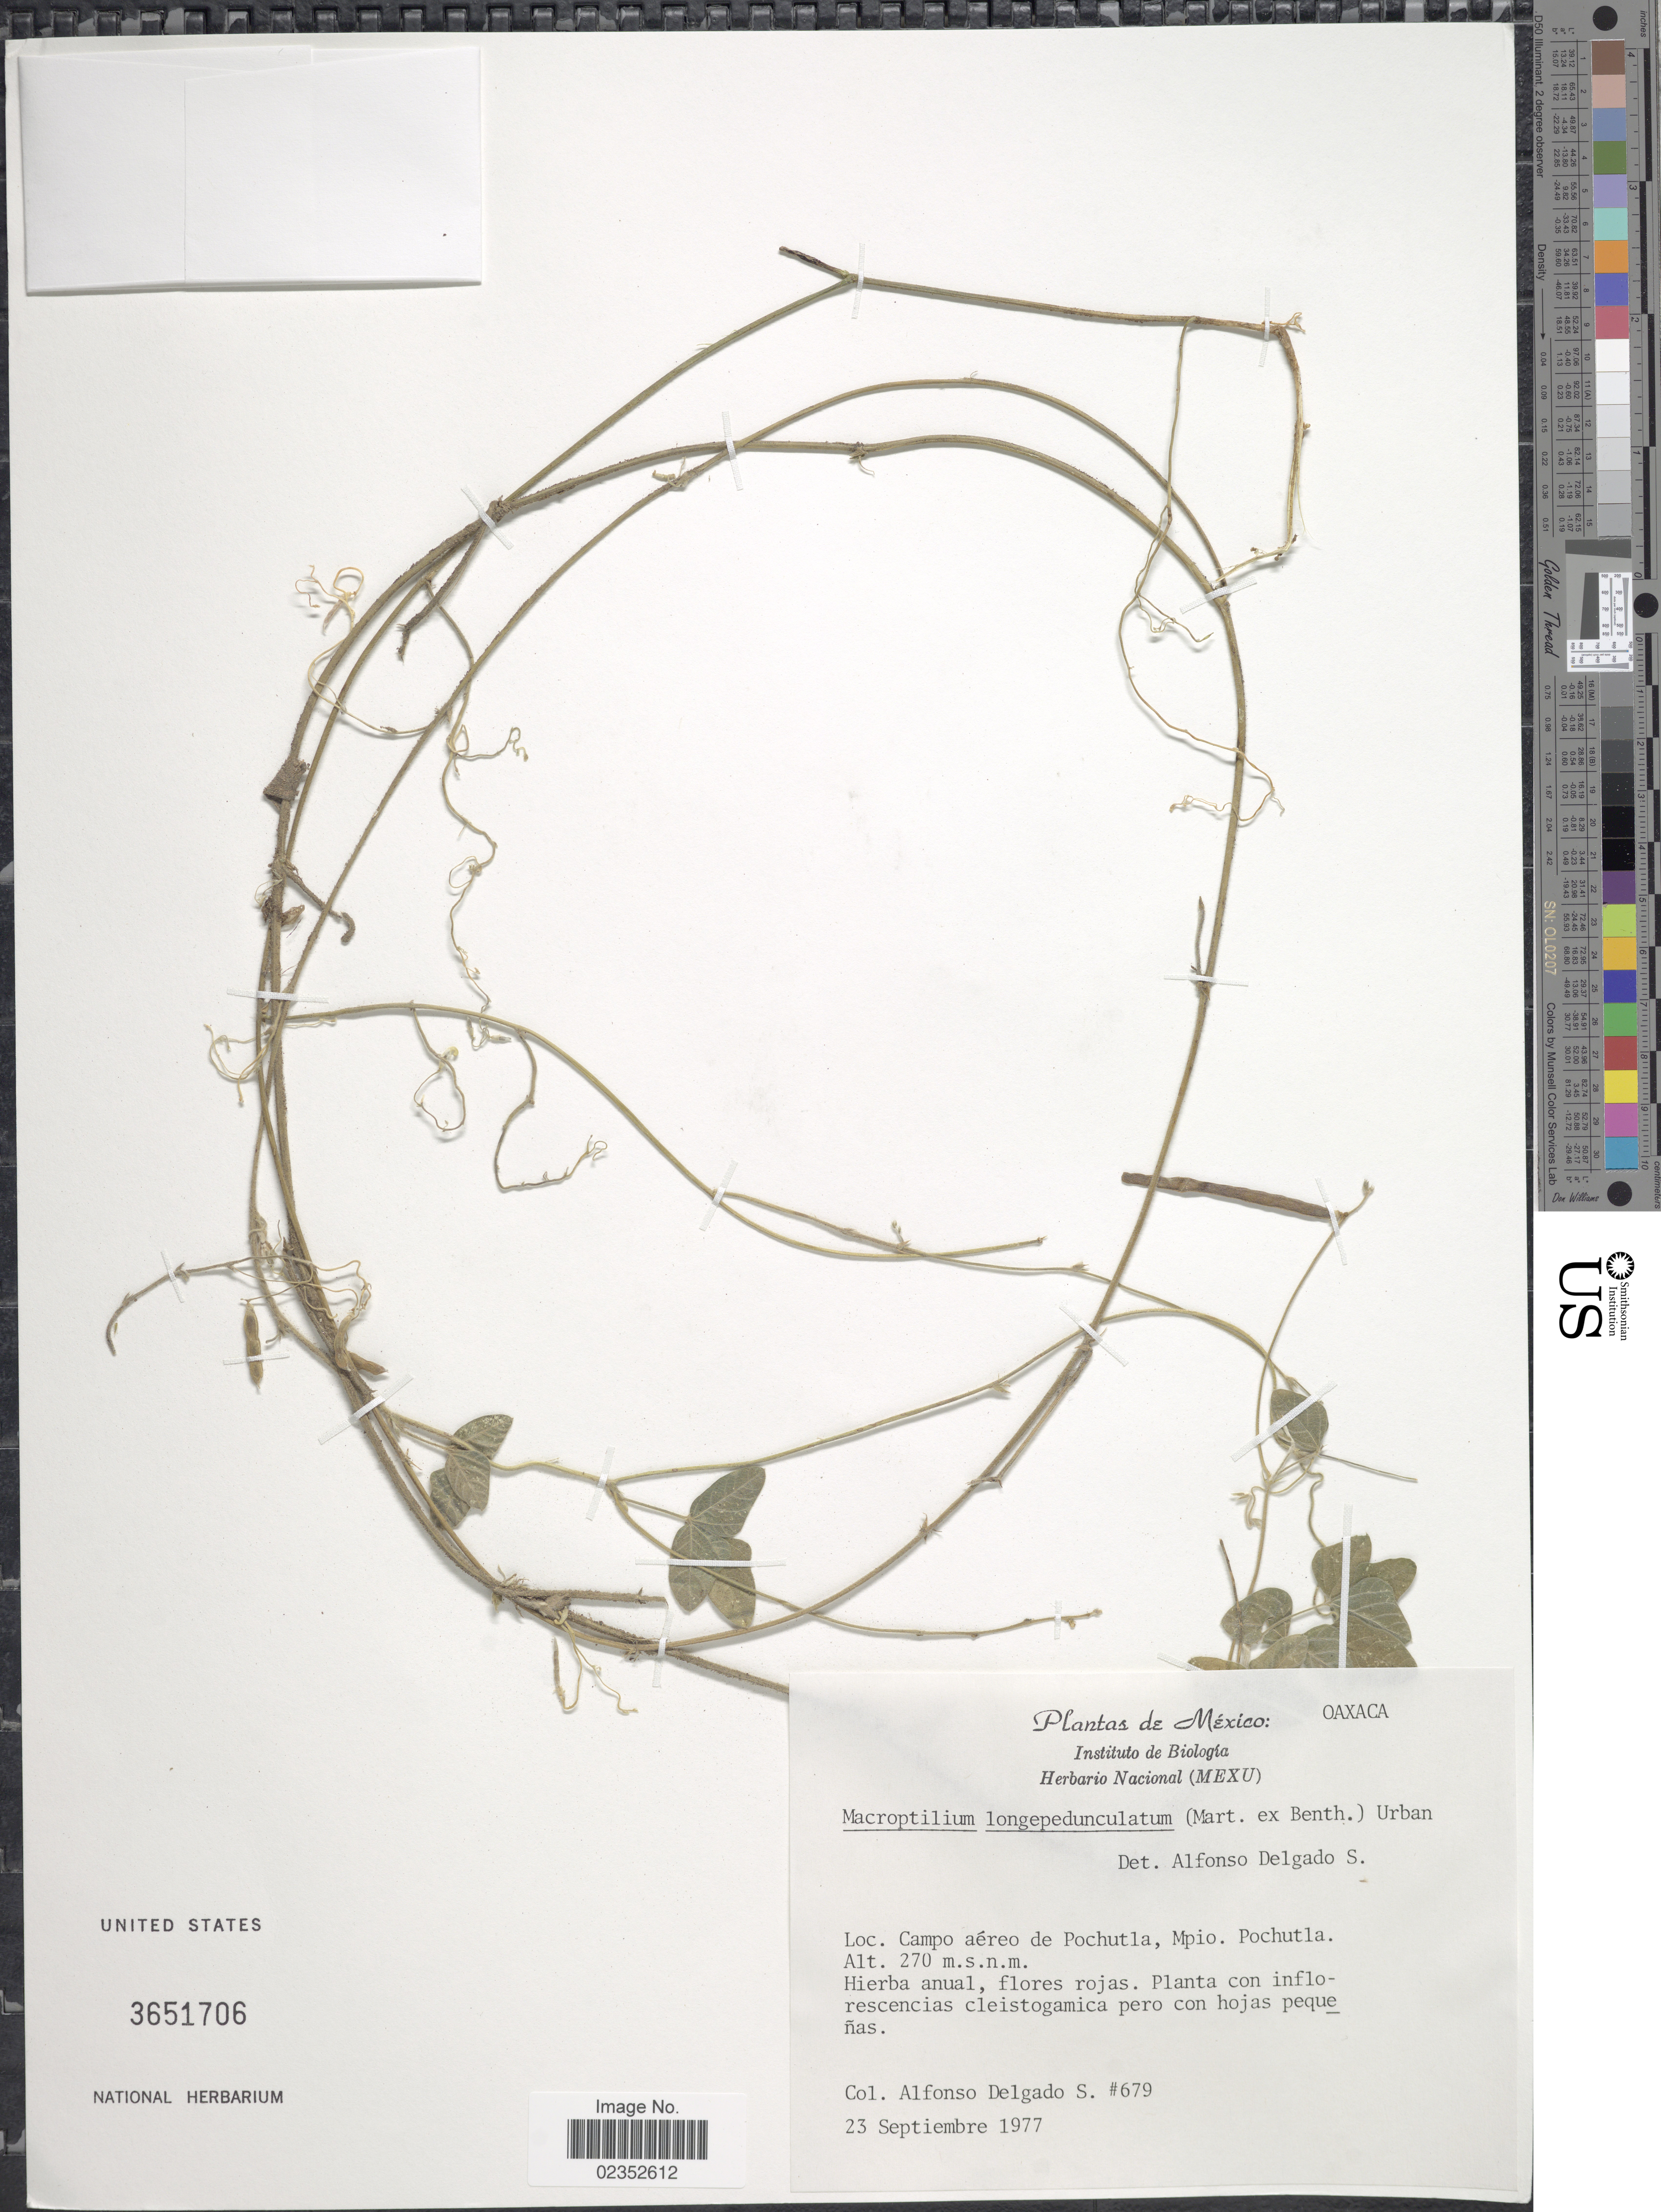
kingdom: Plantae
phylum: Tracheophyta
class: Magnoliopsida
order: Fabales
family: Fabaceae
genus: Macroptilium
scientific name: Macroptilium longepedunculatum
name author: (Benth.) Urb.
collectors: A. Delgado S.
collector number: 679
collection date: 1977-09-23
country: Mexico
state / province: Oaxaca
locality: Campo aereo de Pochutla, Mpio. Pochutla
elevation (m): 270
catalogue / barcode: US 3651706